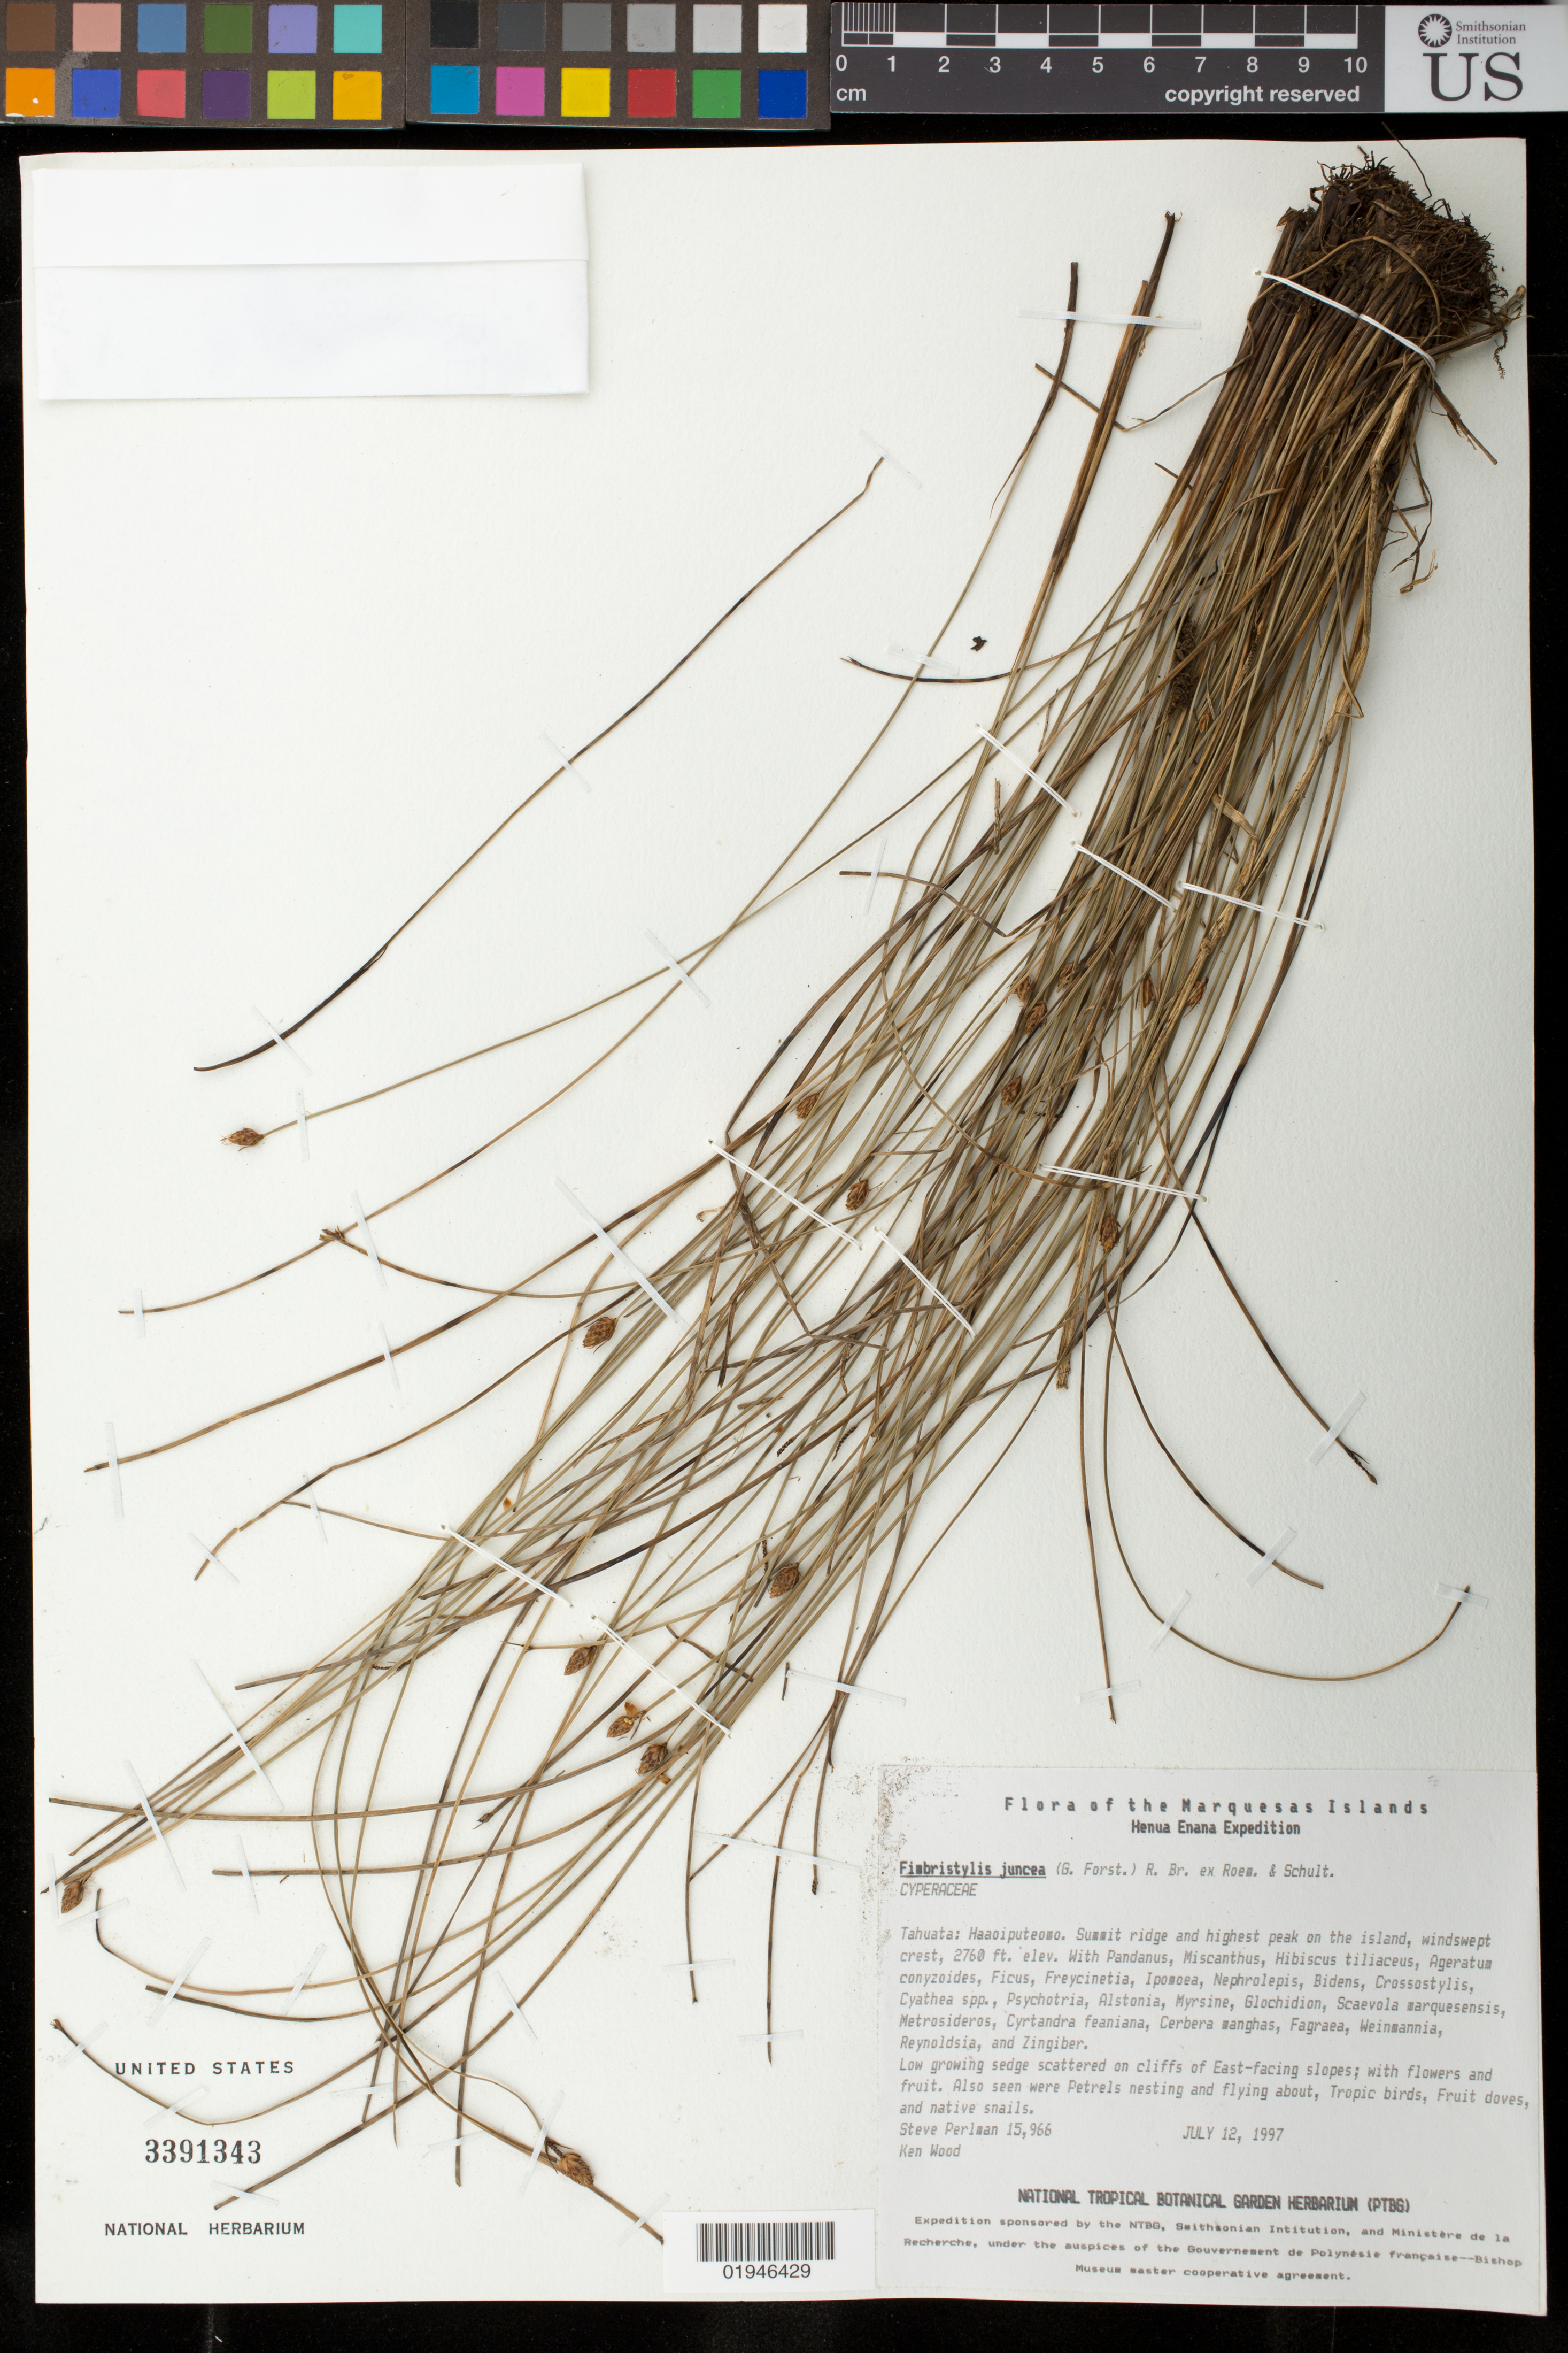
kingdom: Plantae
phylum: Tracheophyta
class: Liliopsida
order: Poales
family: Cyperaceae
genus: Fimbristylis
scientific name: Fimbristylis juncea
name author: (G. Forst.) Br. ex Roem. & Schult.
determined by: Lorence, David H., (PTBG), National Tropical Botanical Garden (UNITED STATES)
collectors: S. P. Perlman & K. R. Wood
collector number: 15966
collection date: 1997-07-12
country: French Polynesia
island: Tahuata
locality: Haaoiputeomo, summit ridge and highest peak on the island, on cliffs of E facing slopes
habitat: Windswept crest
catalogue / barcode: US 3391343